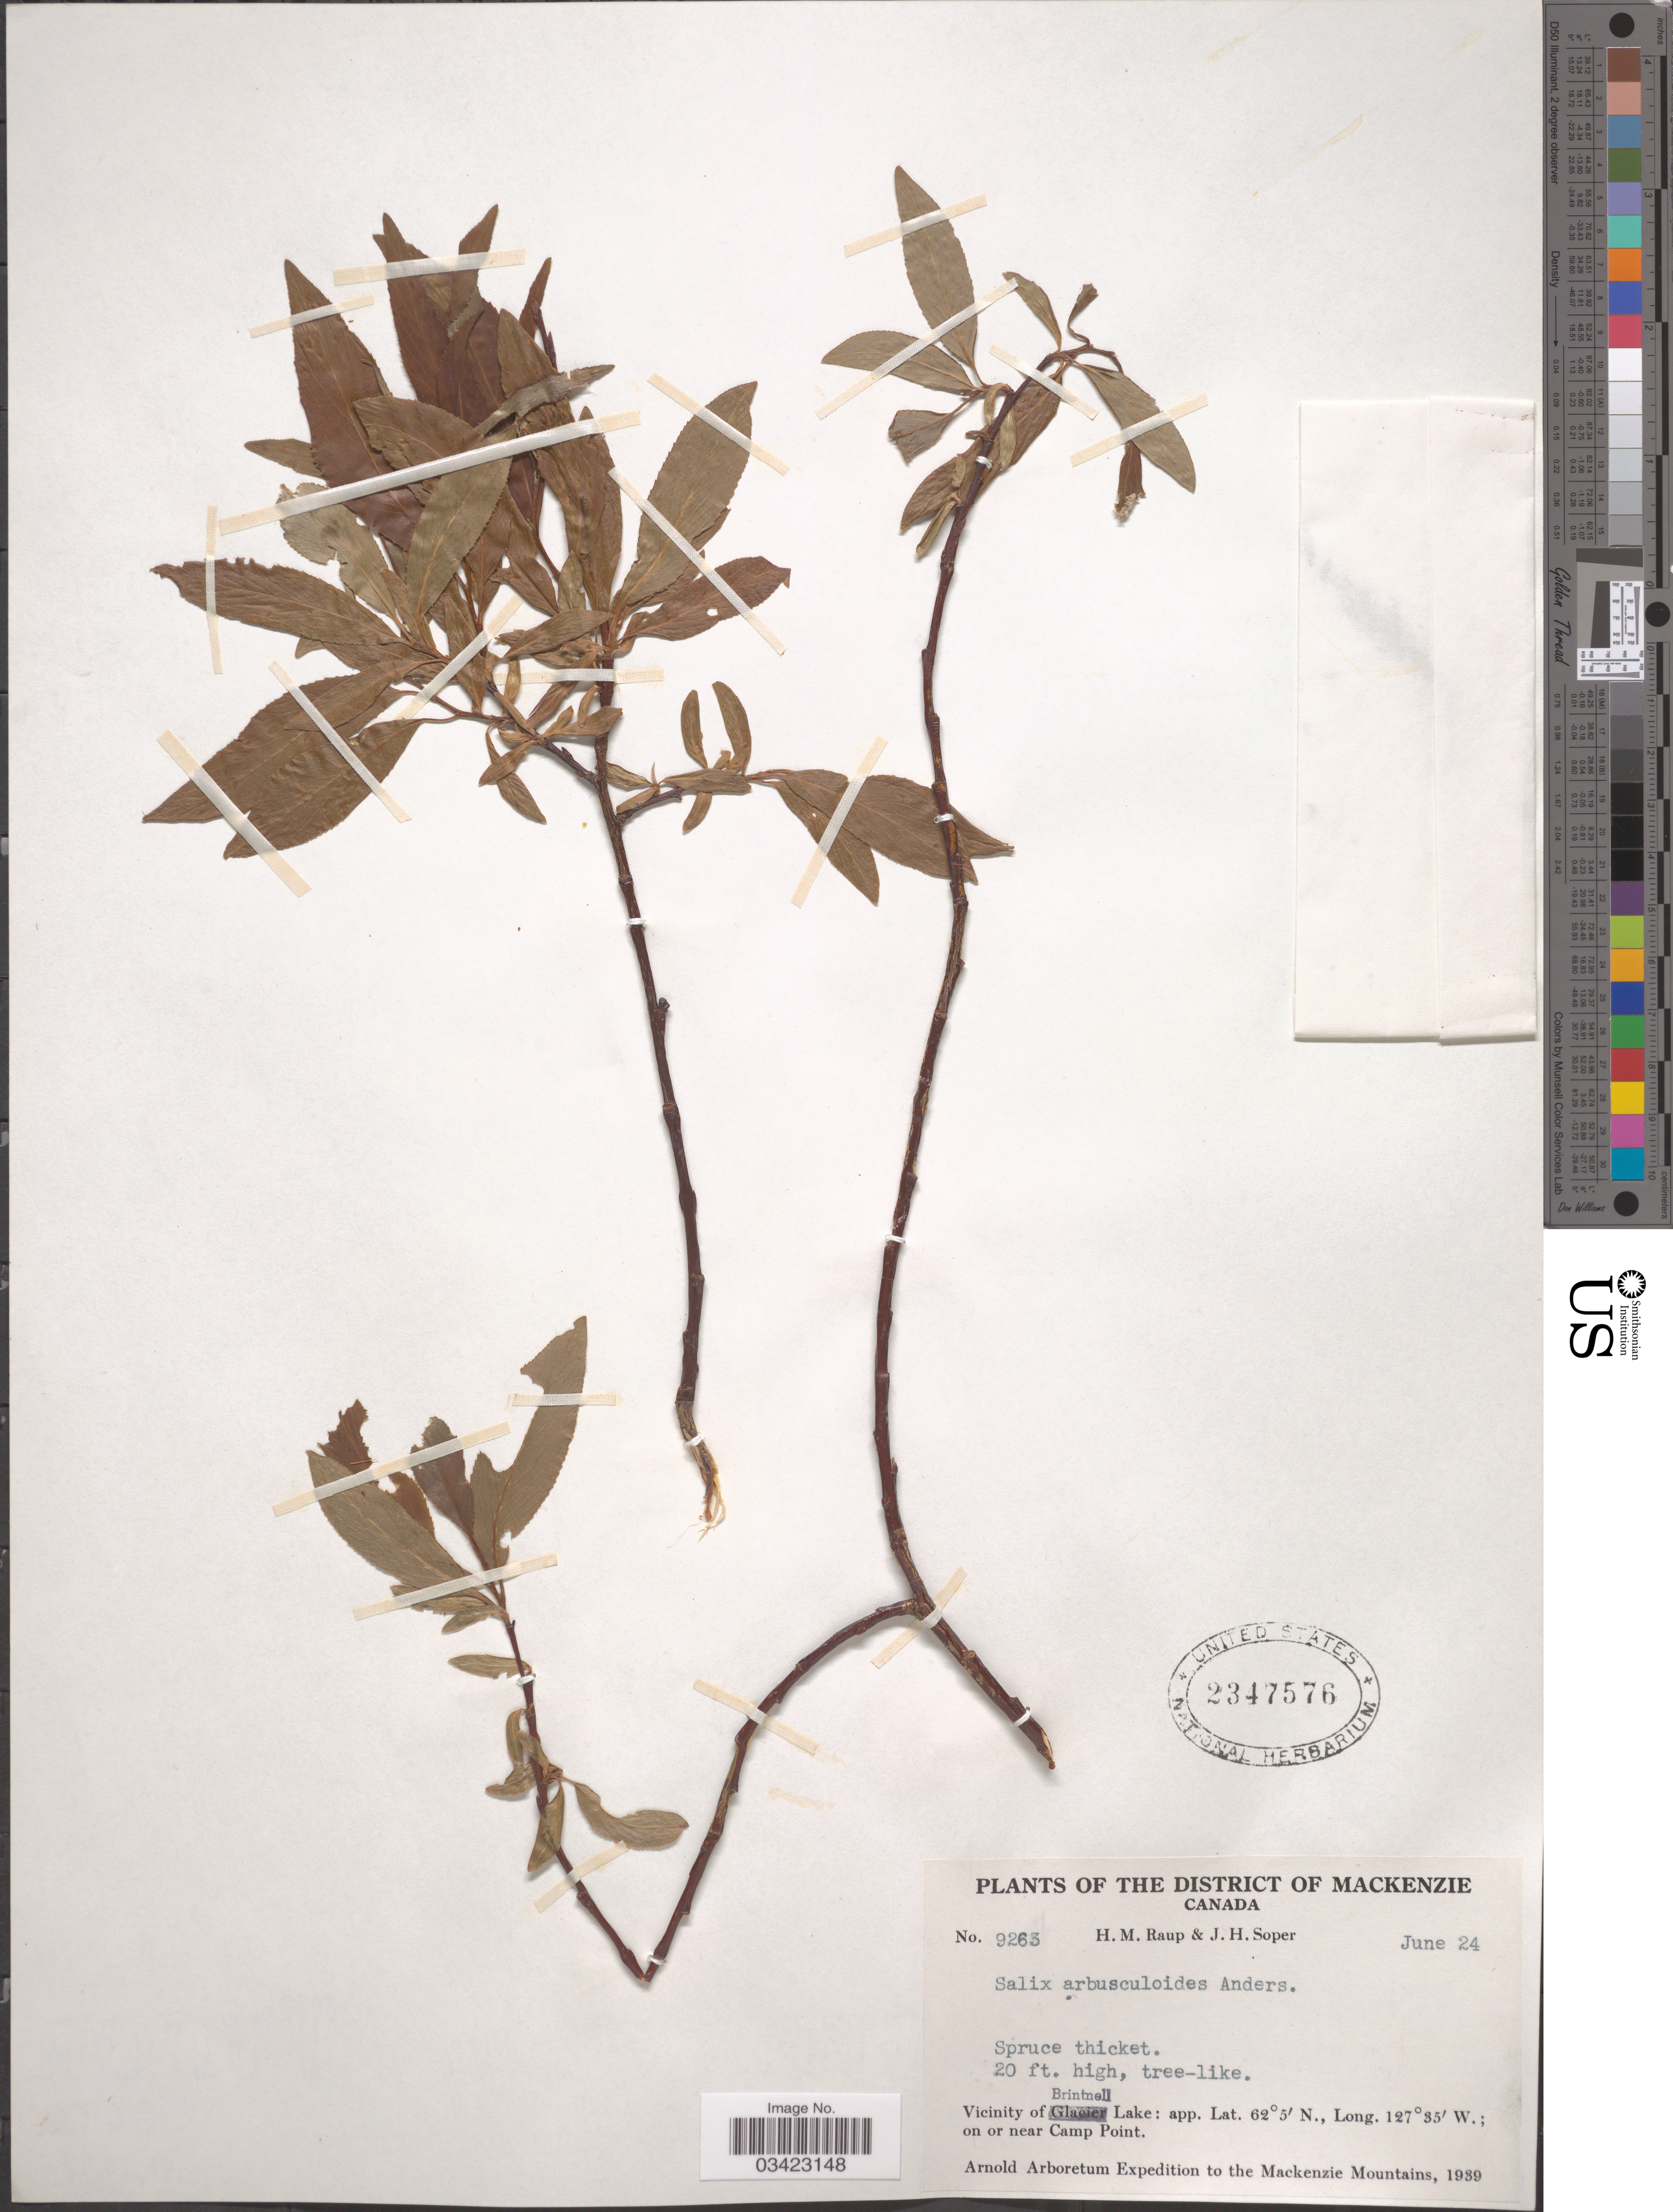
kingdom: Plantae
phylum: Tracheophyta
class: Magnoliopsida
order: Malpighiales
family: Salicaceae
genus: Salix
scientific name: Salix arbusculoides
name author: Andersson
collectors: H. Raup & J. H. Soper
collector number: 9263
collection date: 1939-06-24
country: Canada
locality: The District of Mackenzie. Vicinity of Brintnell Lake; on or near Camp Point. Mackenzie Mountains.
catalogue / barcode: US 2347576